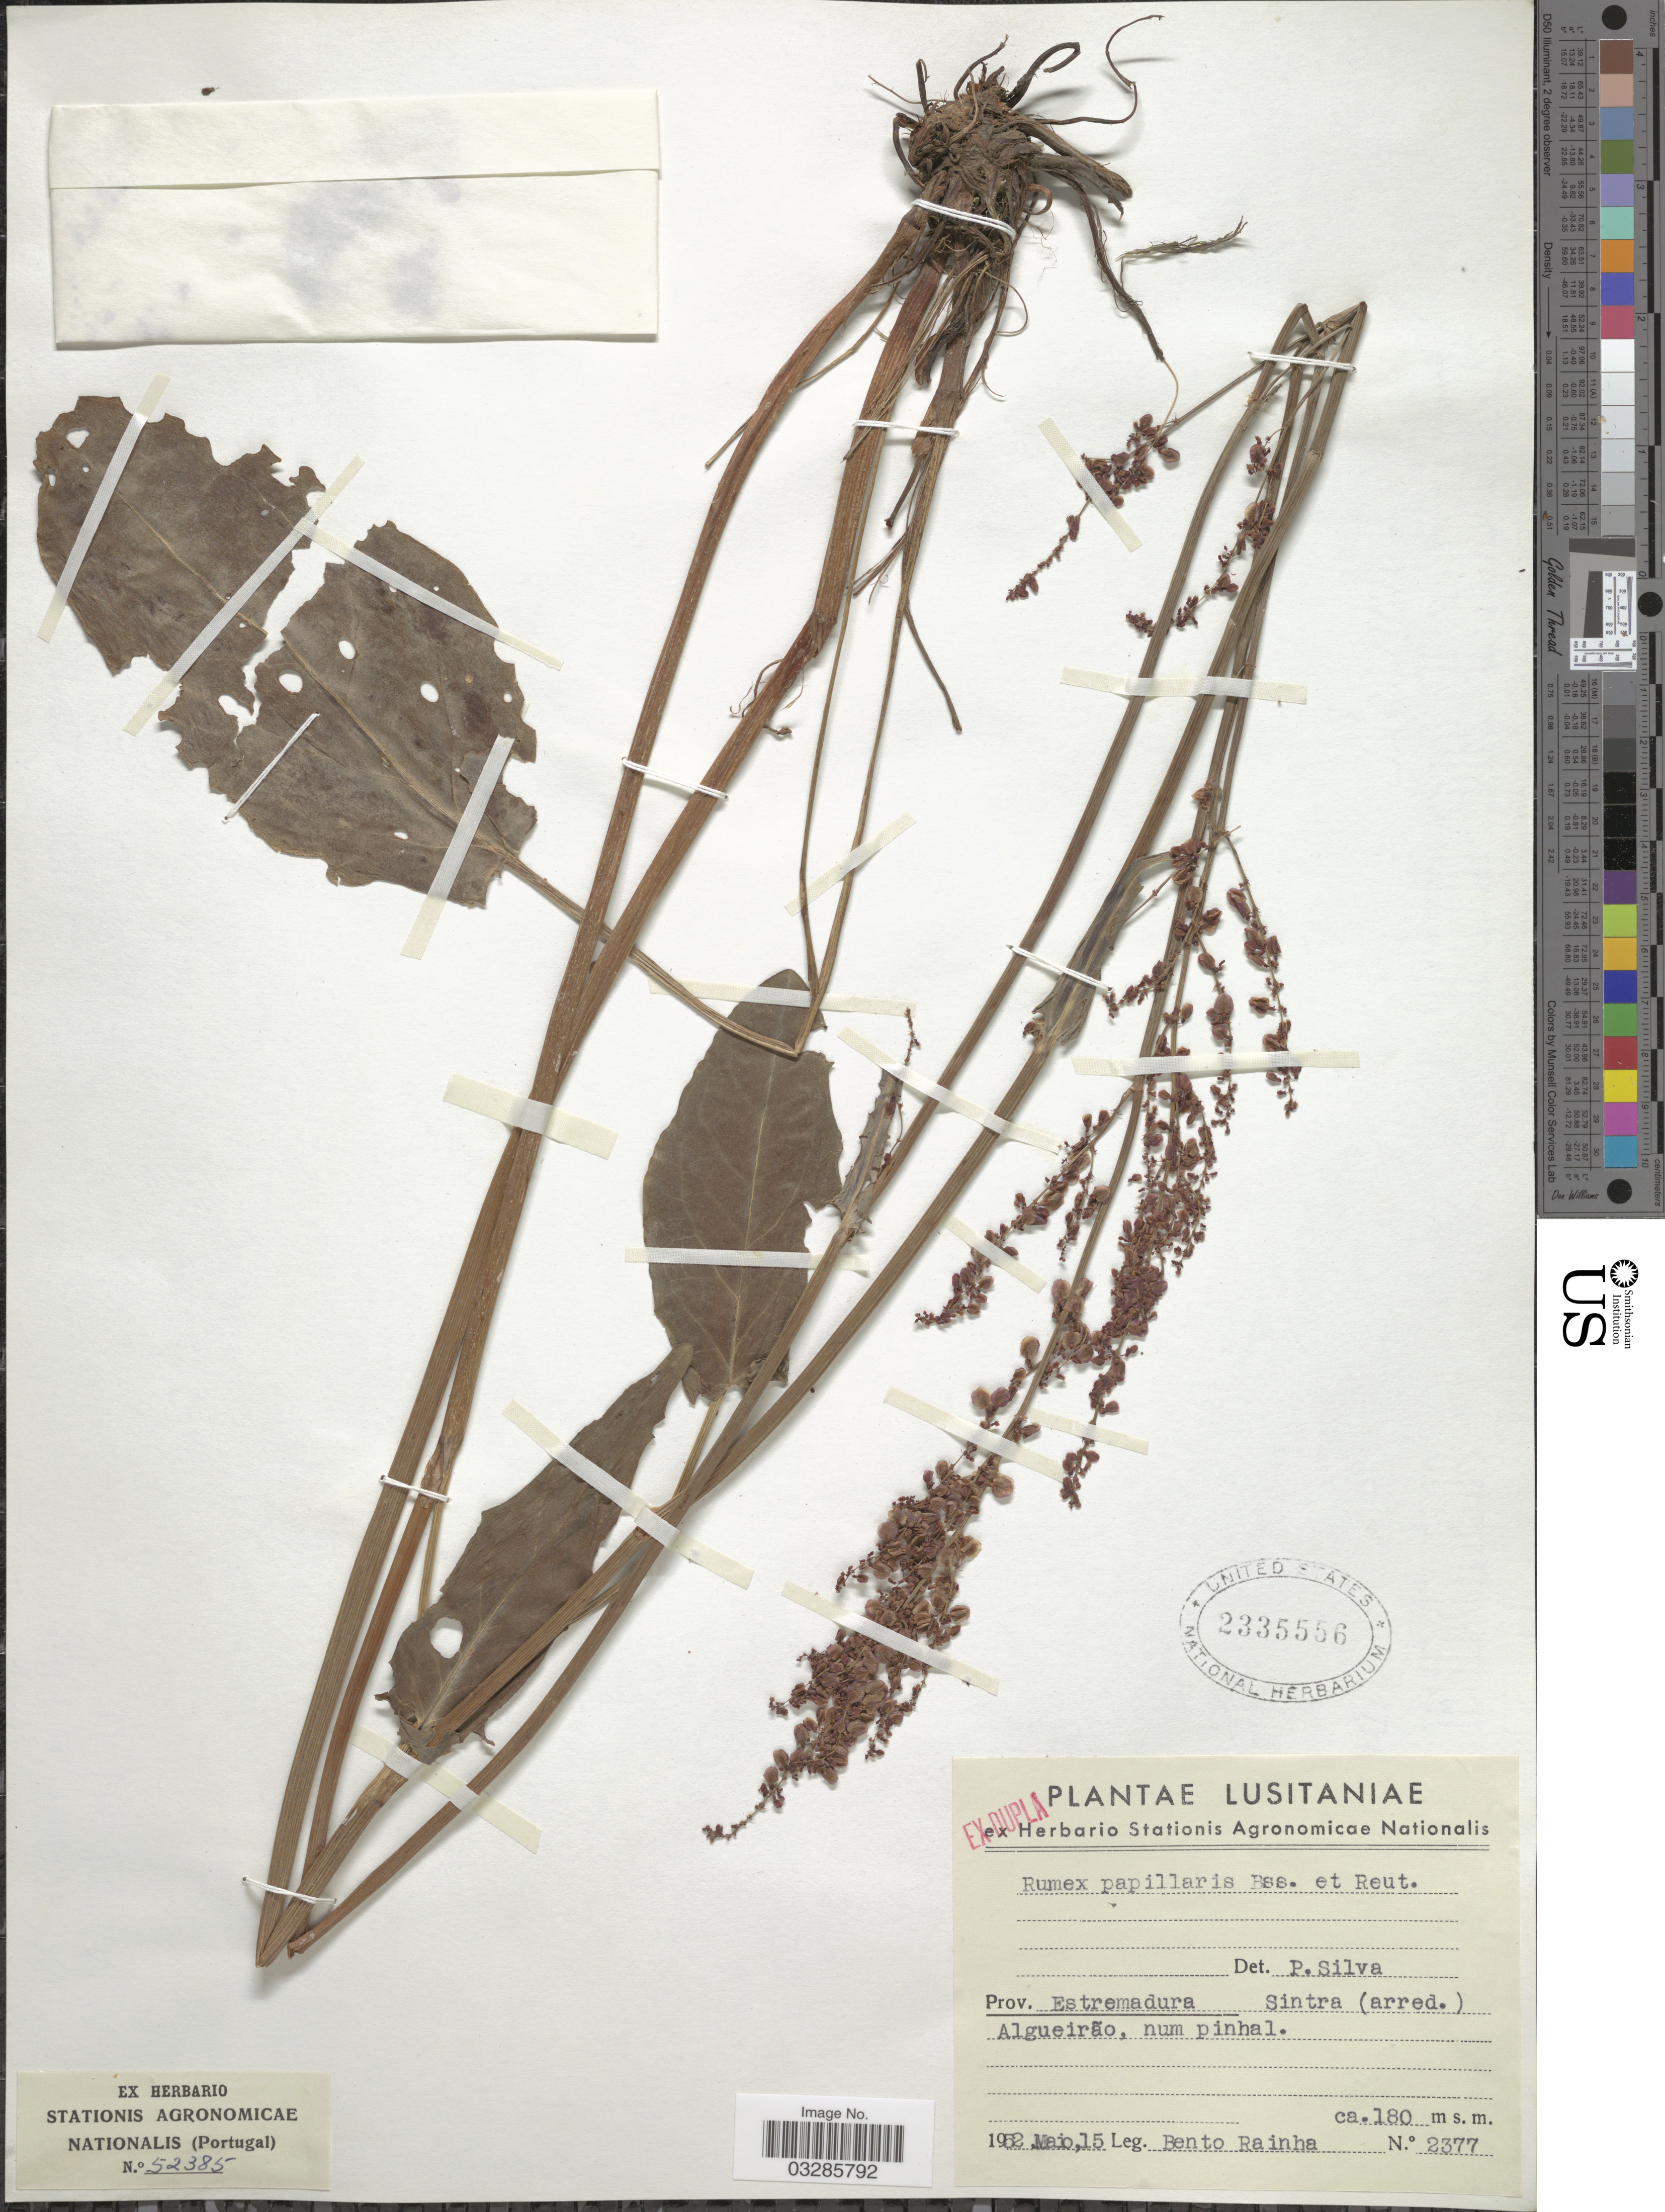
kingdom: Plantae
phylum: Tracheophyta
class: Magnoliopsida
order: Caryophyllales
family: Polygonaceae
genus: Rumex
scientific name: Rumex papillaris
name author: Boiss. & Reut.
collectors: B. Rainha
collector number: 2377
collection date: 1952-05-15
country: Portugal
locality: Lusitaniae, Prov. Estremadura, Sintra (arred.) Algueirão, num pinhal.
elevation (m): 180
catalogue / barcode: US 2335556